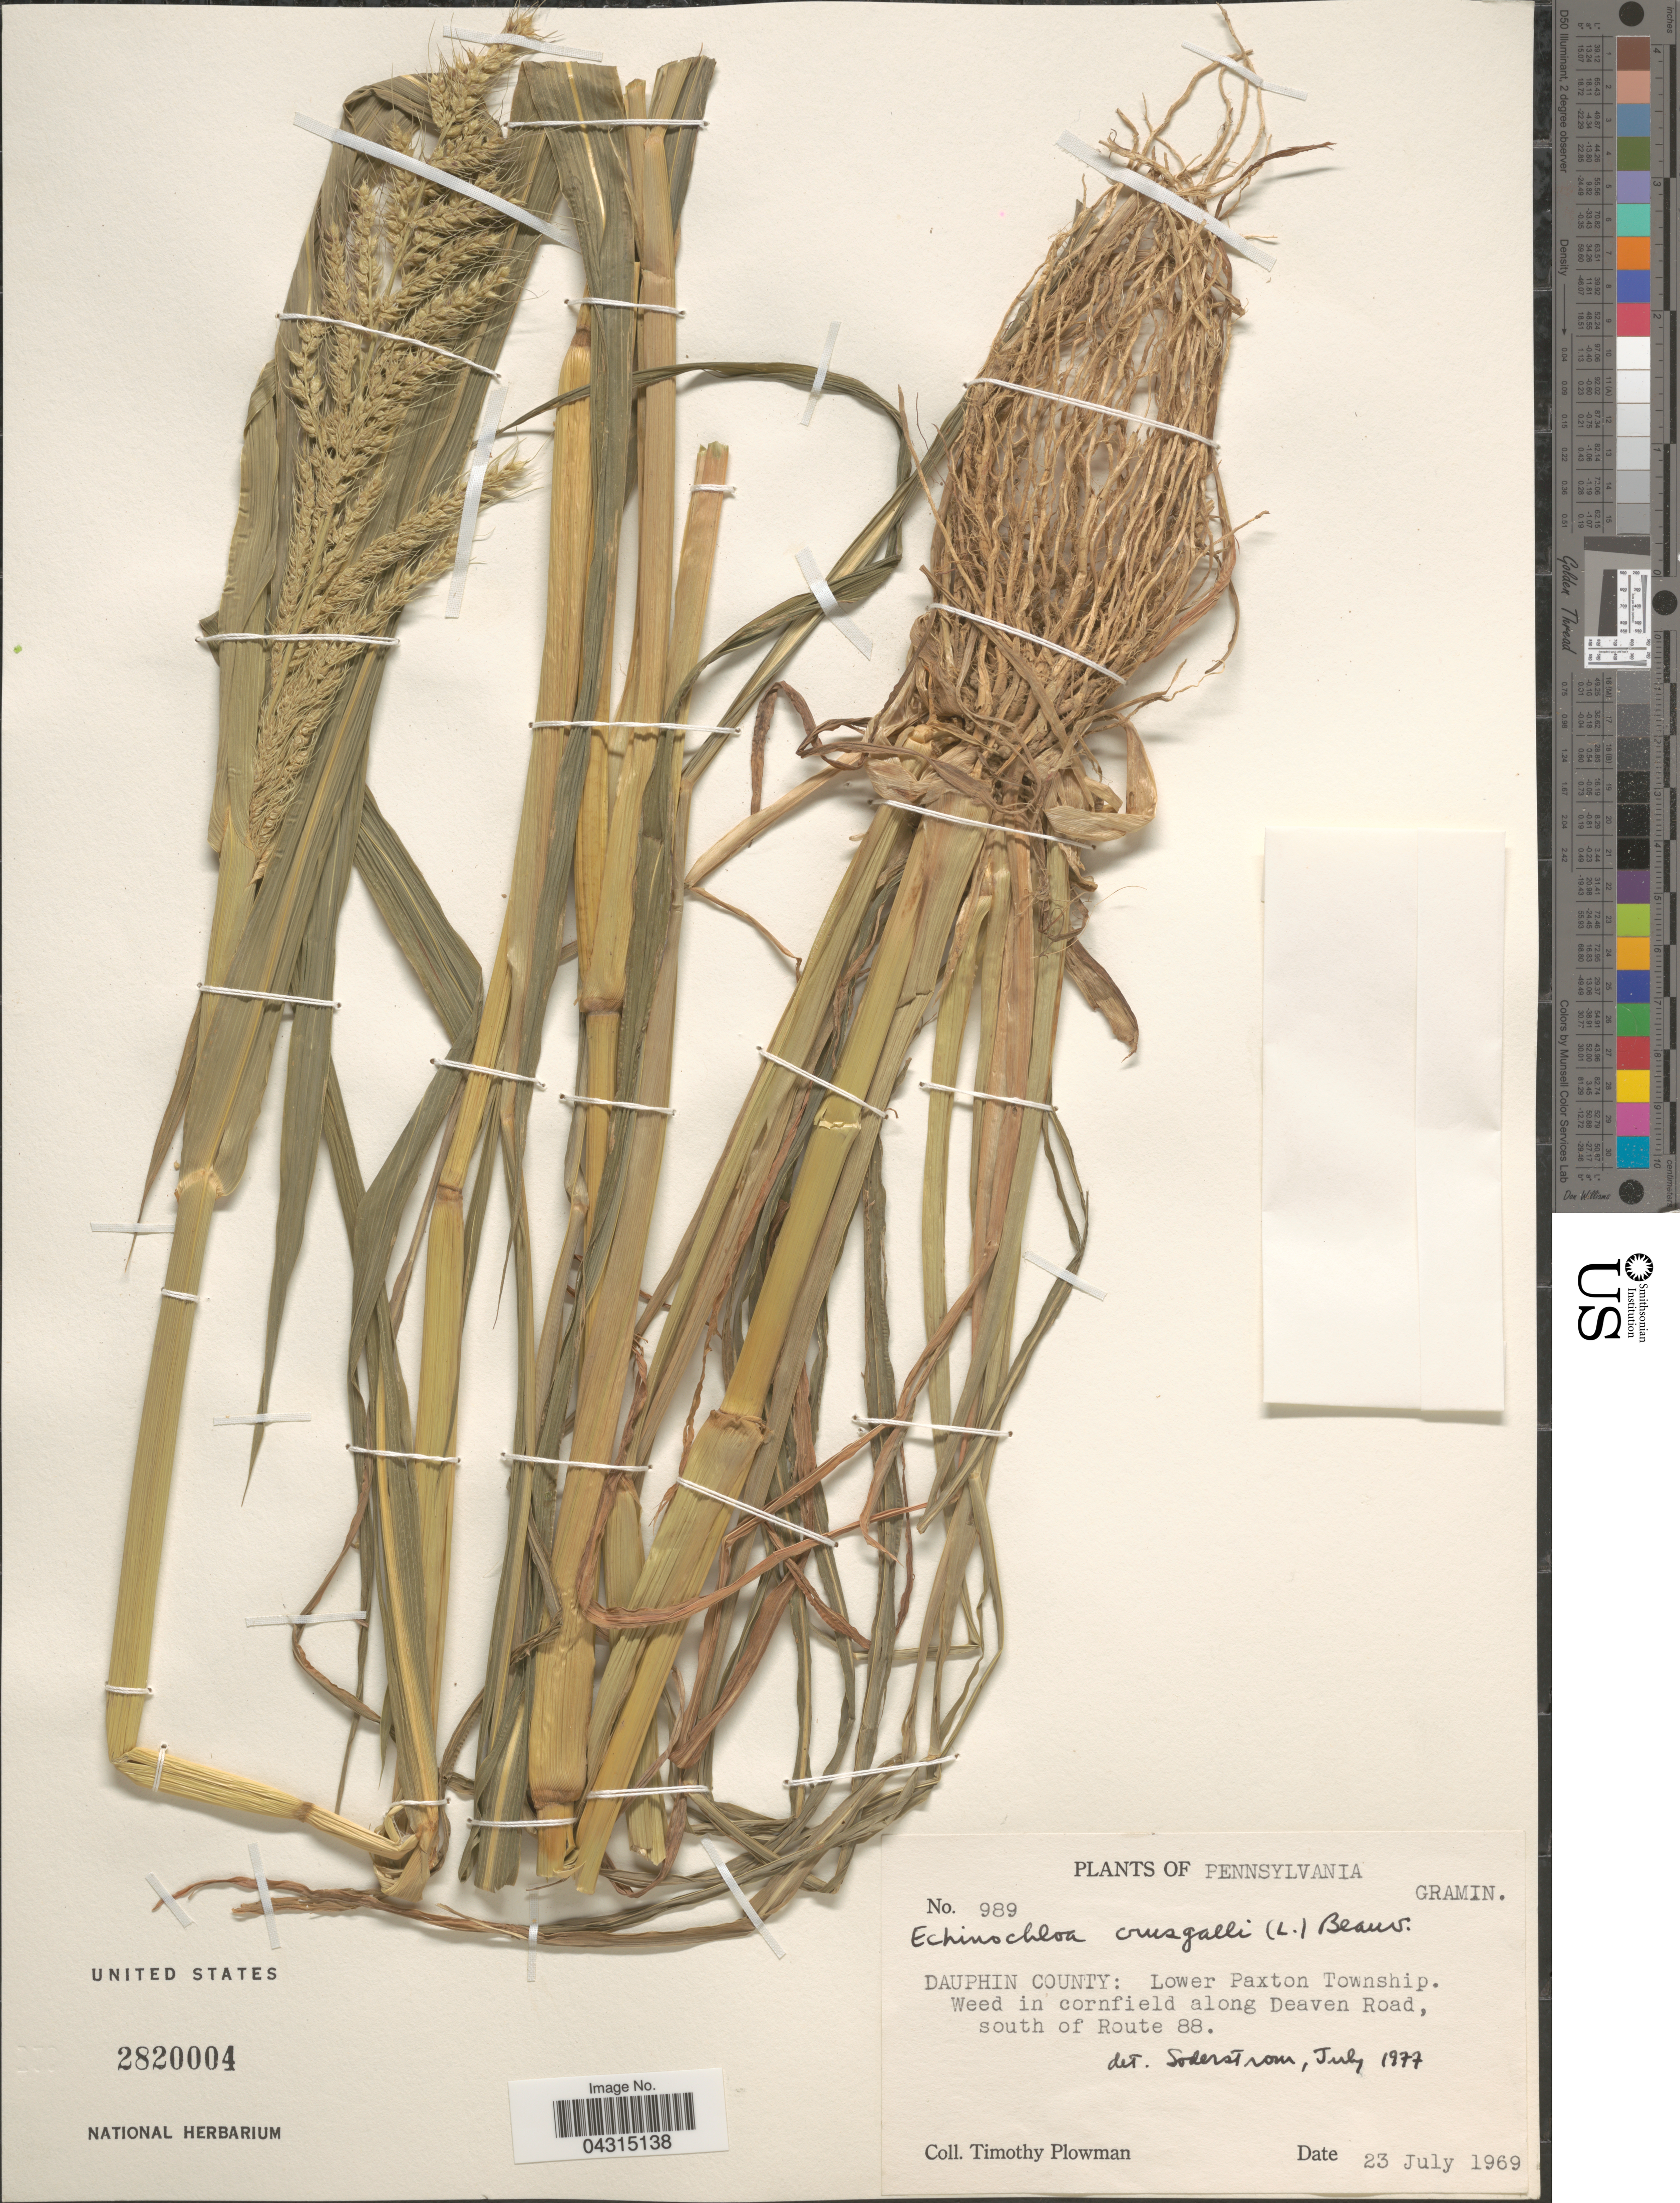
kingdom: Plantae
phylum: Tracheophyta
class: Liliopsida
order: Poales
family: Poaceae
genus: Echinochloa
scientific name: Echinochloa crus-galli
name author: (L.) P. Beauv.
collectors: T. Plowman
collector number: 989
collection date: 1969-07-23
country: United States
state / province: Pennsylvania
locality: Dauphin county: Lower Paxton Township. Weed in cornfield along Deaven Road, south of Route 88.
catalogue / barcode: US 2820004